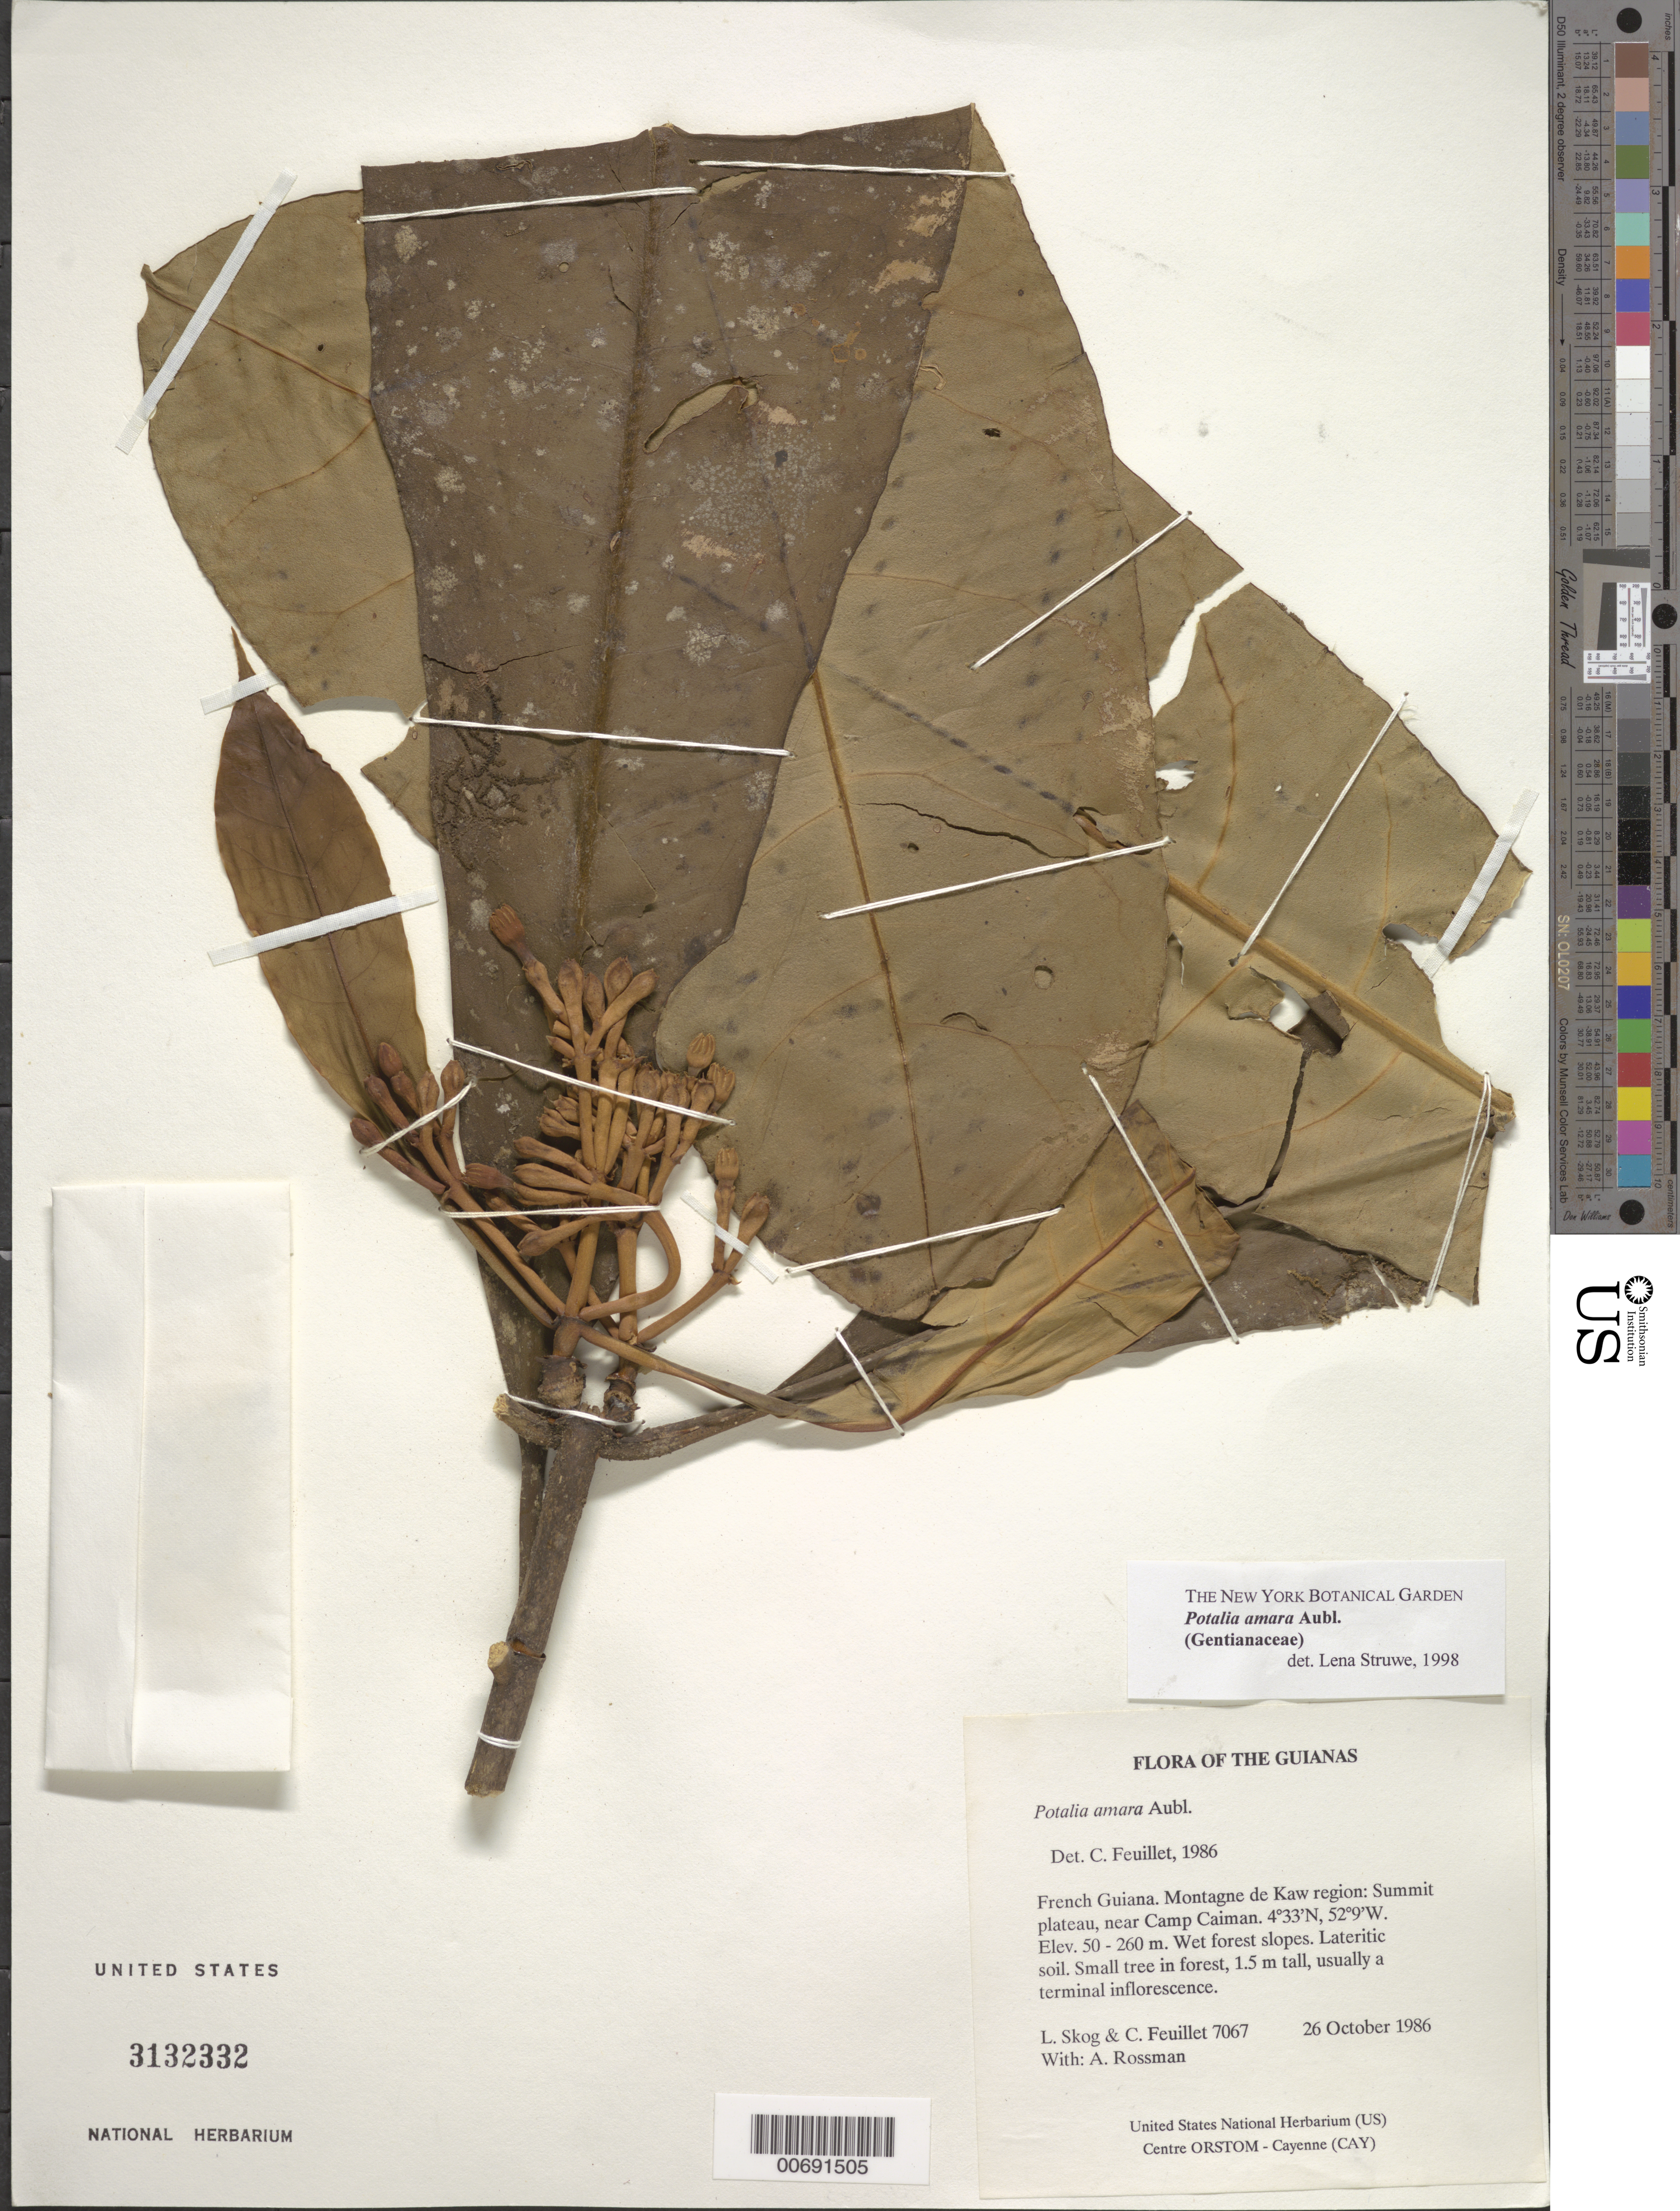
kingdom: Plantae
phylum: Tracheophyta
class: Magnoliopsida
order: Gentianales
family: Gentianaceae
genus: Potalia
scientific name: Potalia amara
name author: Aubl.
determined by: Struwe, L.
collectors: L. E. Skog, C. Feuillet & A. Rossman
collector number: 7067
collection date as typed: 26 October 1986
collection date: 1986-10-26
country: French Guiana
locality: Montagne de Kaw. Summit plateau, near Camp Caiman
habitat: Wet forest slopes. Lateritic soil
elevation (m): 50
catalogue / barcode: US 3132332